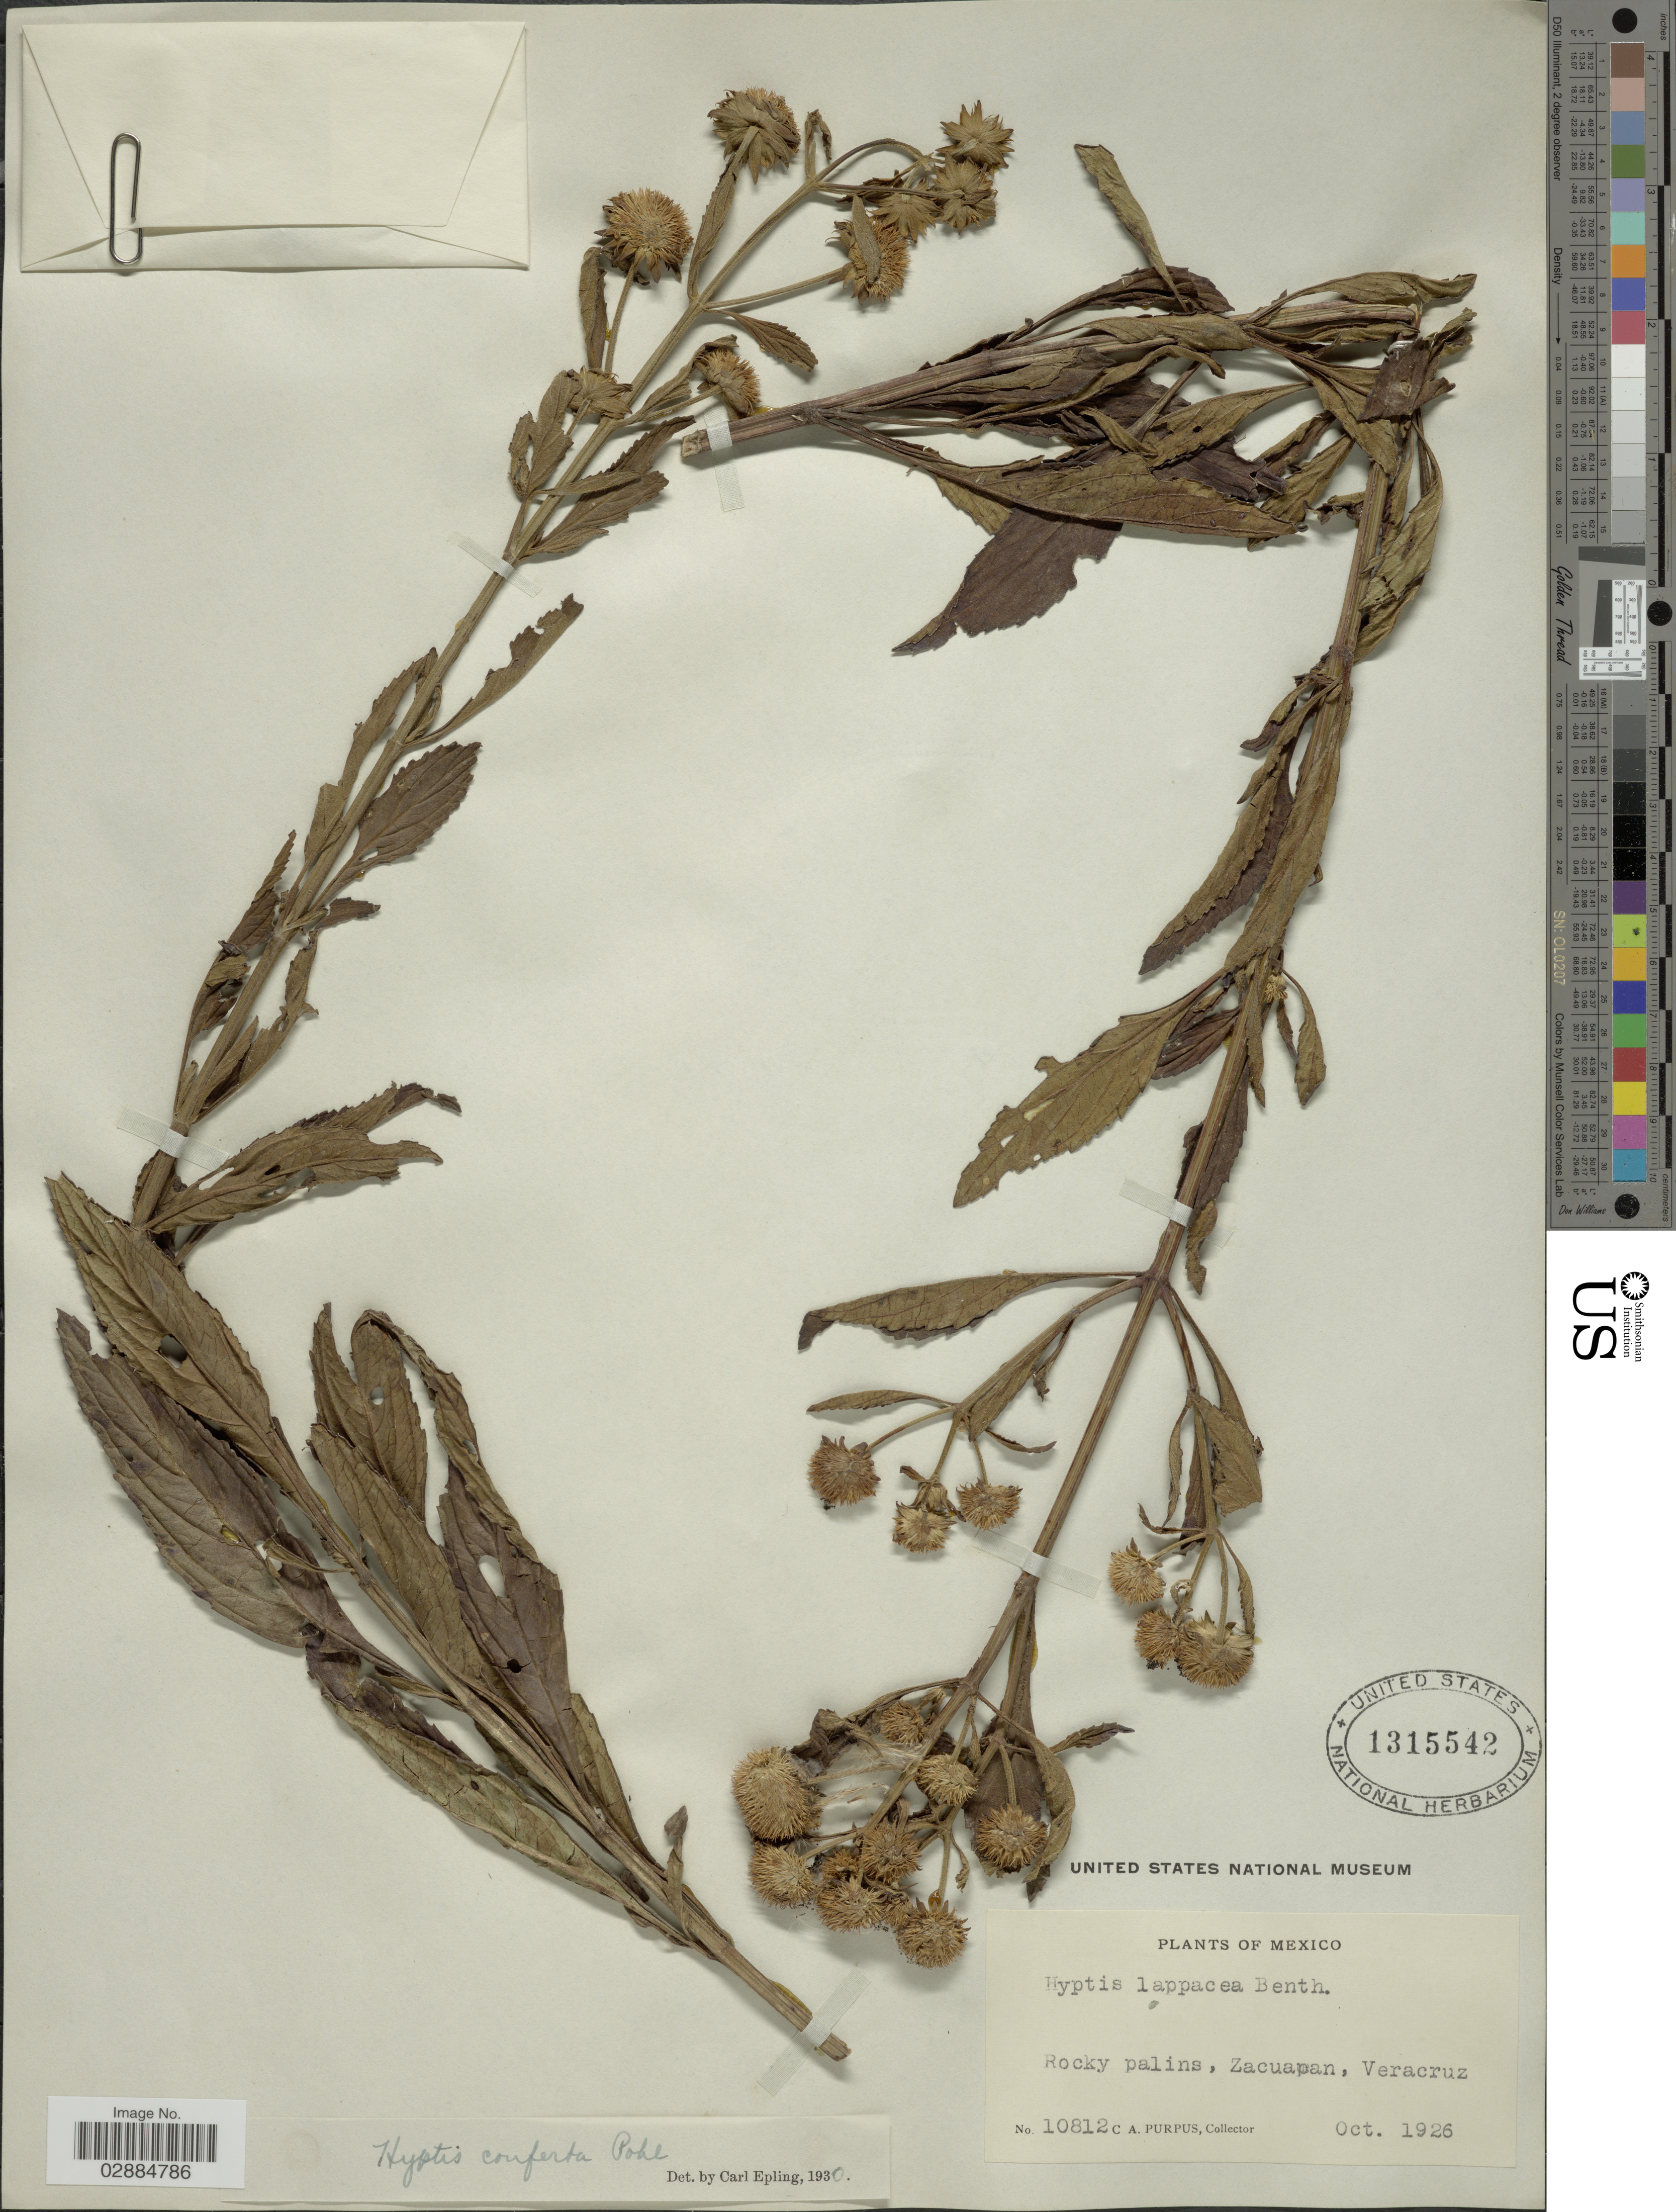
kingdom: Plantae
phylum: Tracheophyta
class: Magnoliopsida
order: Lamiales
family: Lamiaceae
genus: Hyptis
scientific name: Hyptis conferta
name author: Pohl ex Benth.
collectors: C. A. Purpus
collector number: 10812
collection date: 1926-10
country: Mexico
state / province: Veracruz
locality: Rocky palins, Zacuapan, Veracruz.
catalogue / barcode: US 1315542